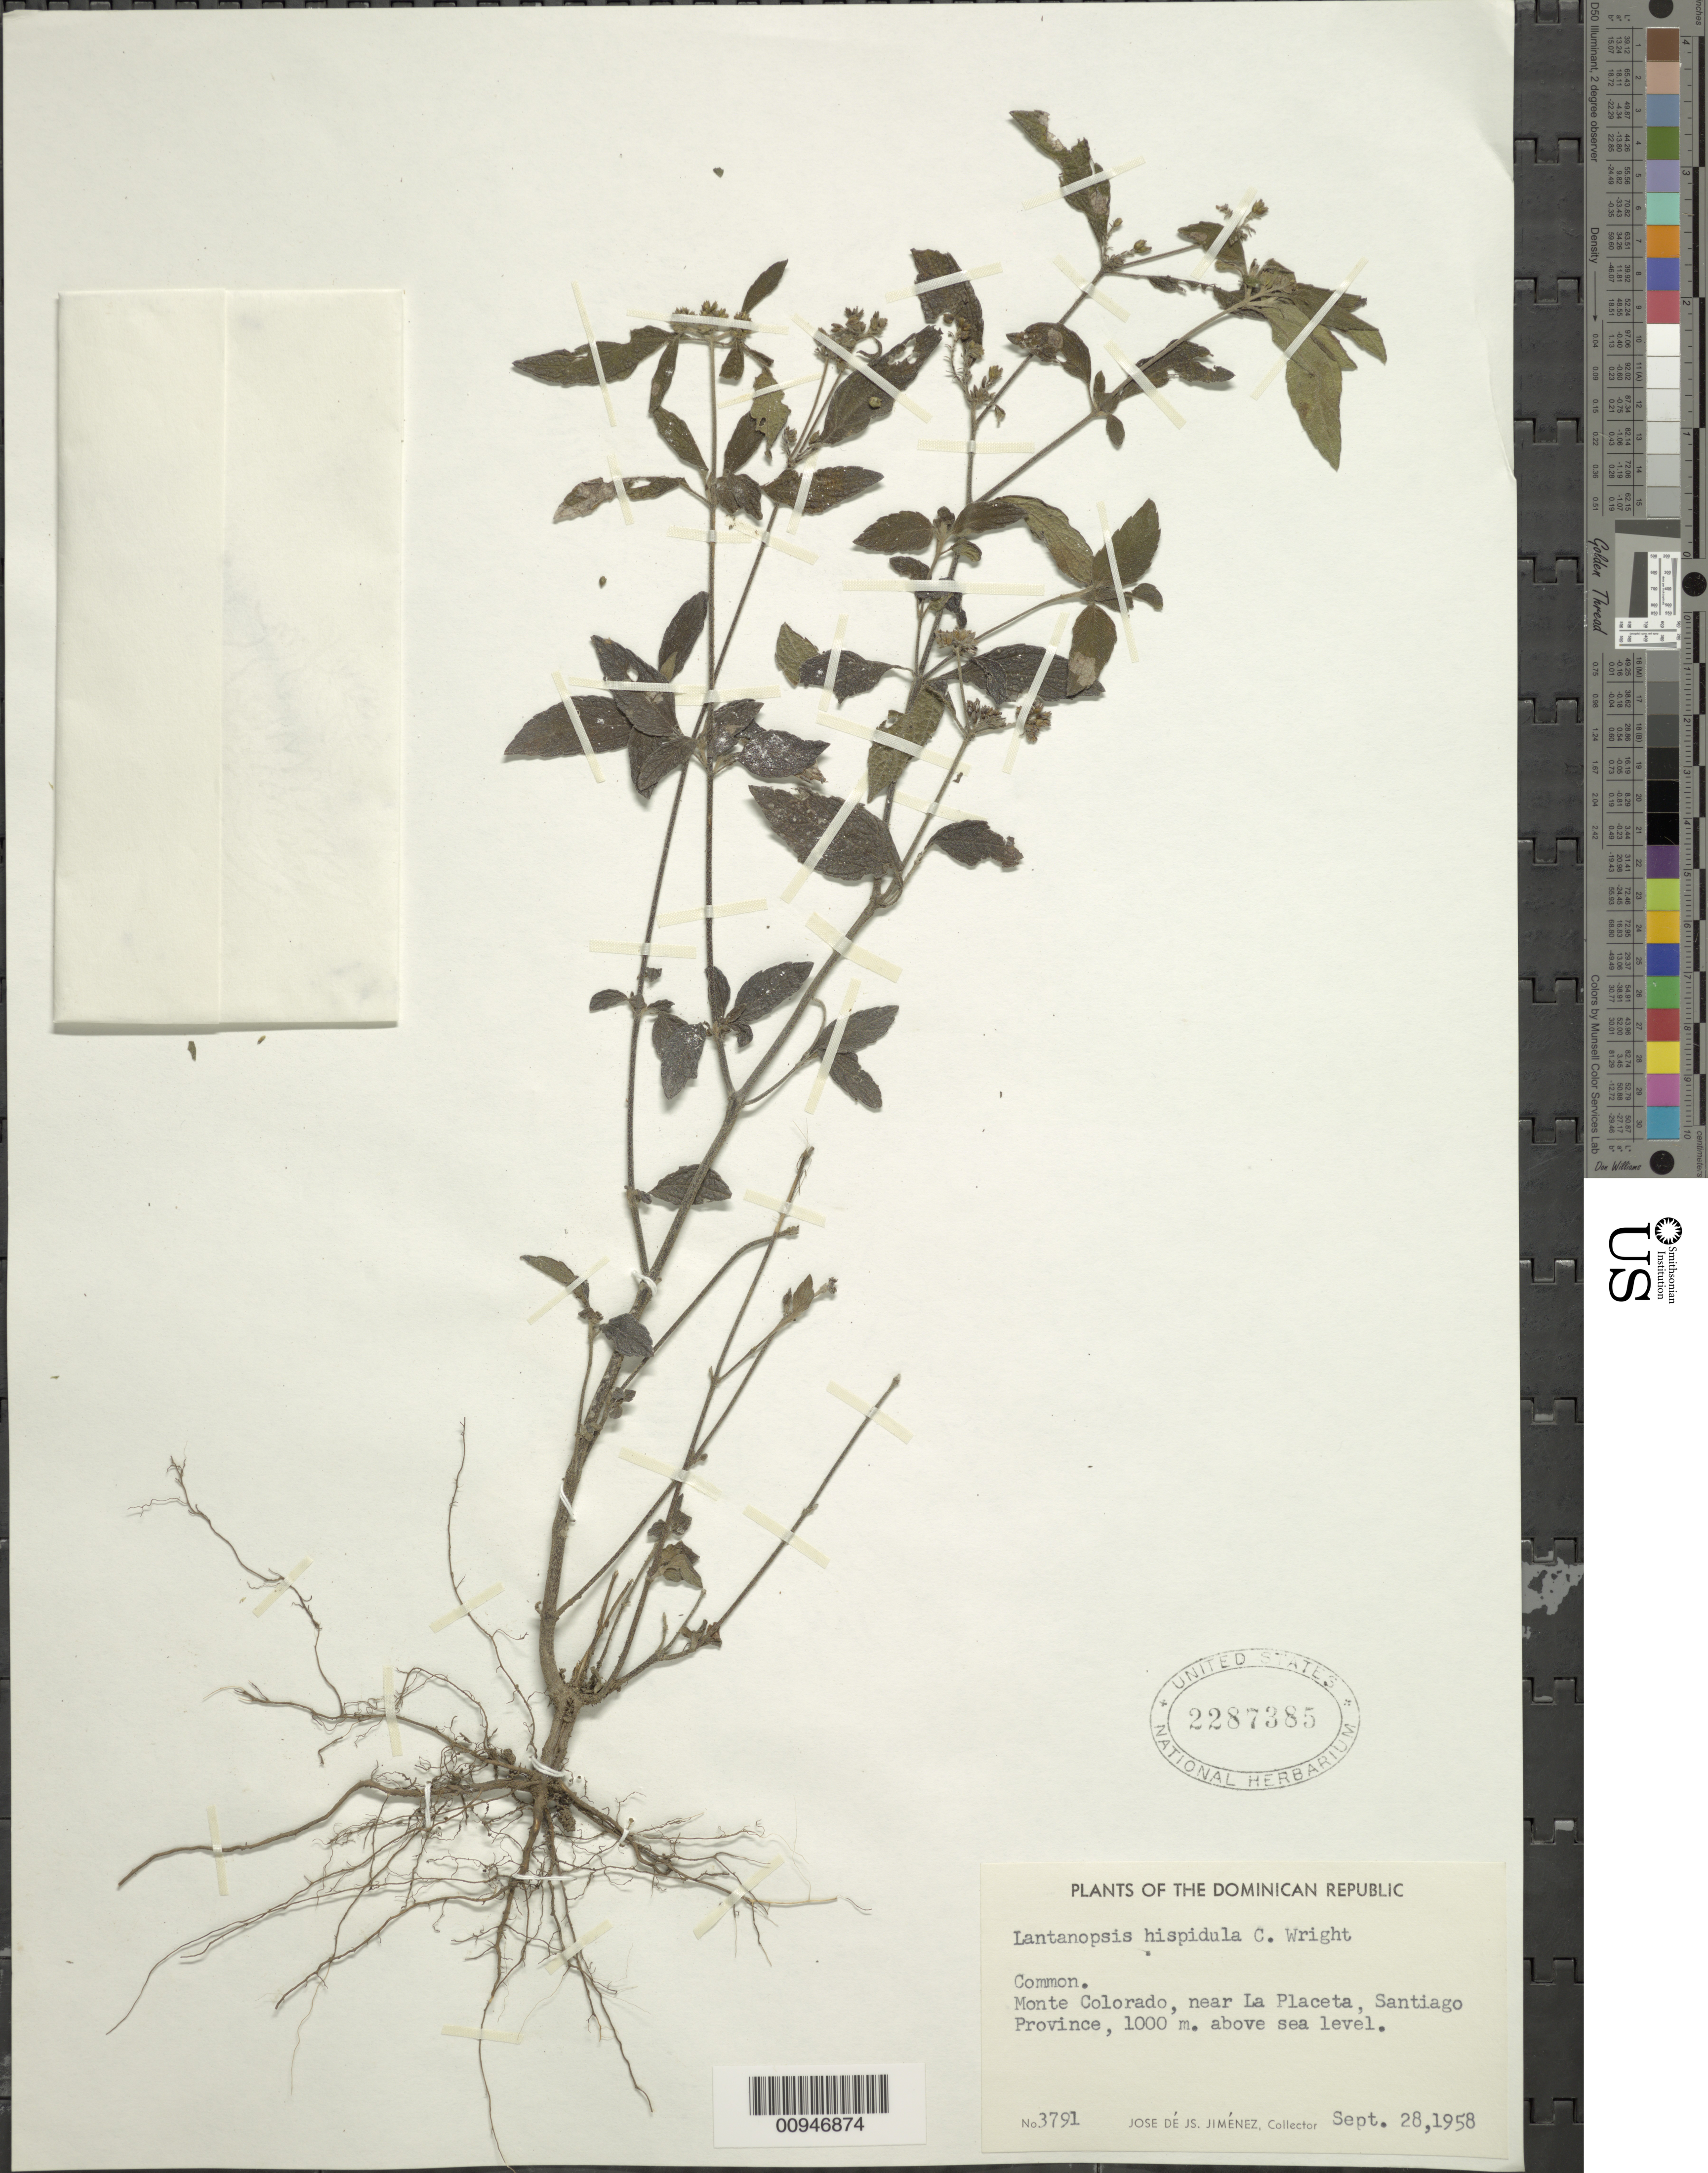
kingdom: Plantae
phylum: Tracheophyta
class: Magnoliopsida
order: Asterales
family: Asteraceae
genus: Lantanopsis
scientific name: Lantanopsis hispidula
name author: C. Wright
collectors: J. J. Jiménez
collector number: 3791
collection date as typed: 28 Sep 1958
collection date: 1958-09-28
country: Dominican Republic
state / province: Santiago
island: Hispaniola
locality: Monte Colorado, near La Placeta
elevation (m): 1000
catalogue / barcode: US 228785